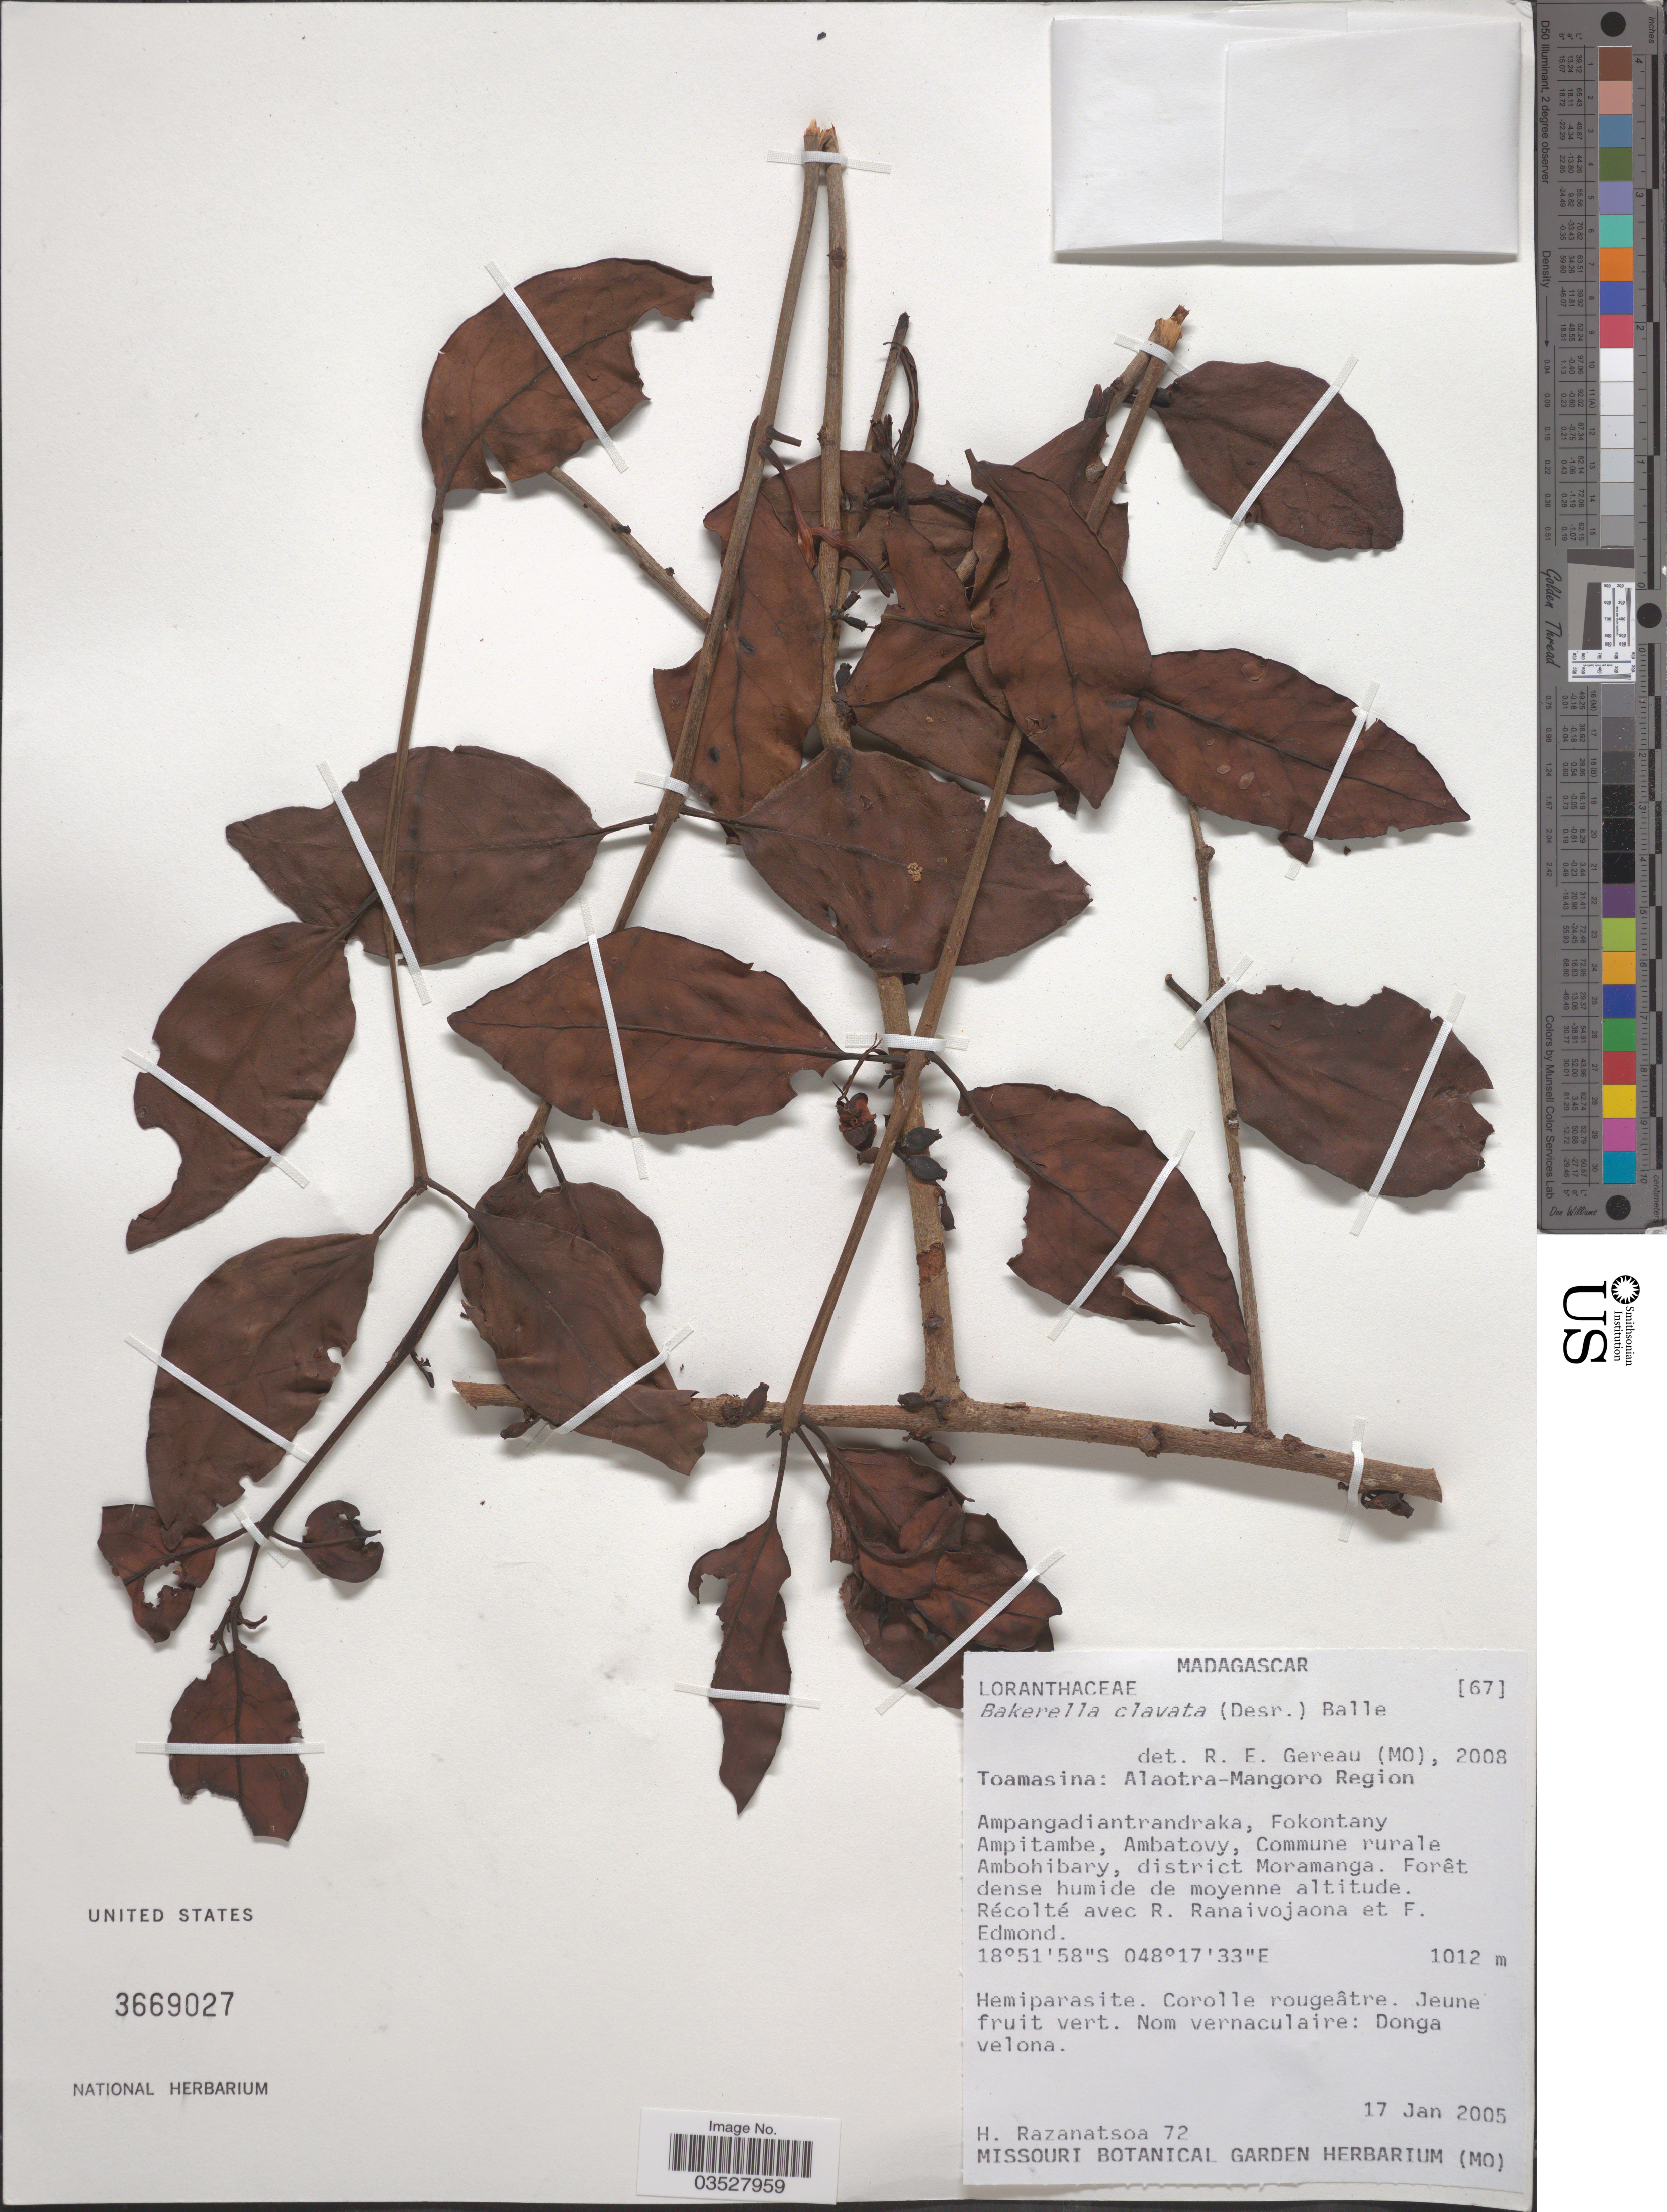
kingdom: Plantae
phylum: Tracheophyta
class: Magnoliopsida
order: Santalales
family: Loranthaceae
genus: Bakerella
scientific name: Bakerella clavata var. clavata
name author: (Desr.) Balle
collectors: H. Razanatsoa, R. Ranaivojaona & F. Edmond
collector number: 72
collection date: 2005-01-17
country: Madagascar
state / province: Alaotra Mangoro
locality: Alaotra-Mangoro Region. Ampangadientrandraka, Fokontany Ampitambe, Ambatovy, Commune rurale Ambohibary, district Moramanga.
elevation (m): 1012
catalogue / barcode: US 3669027